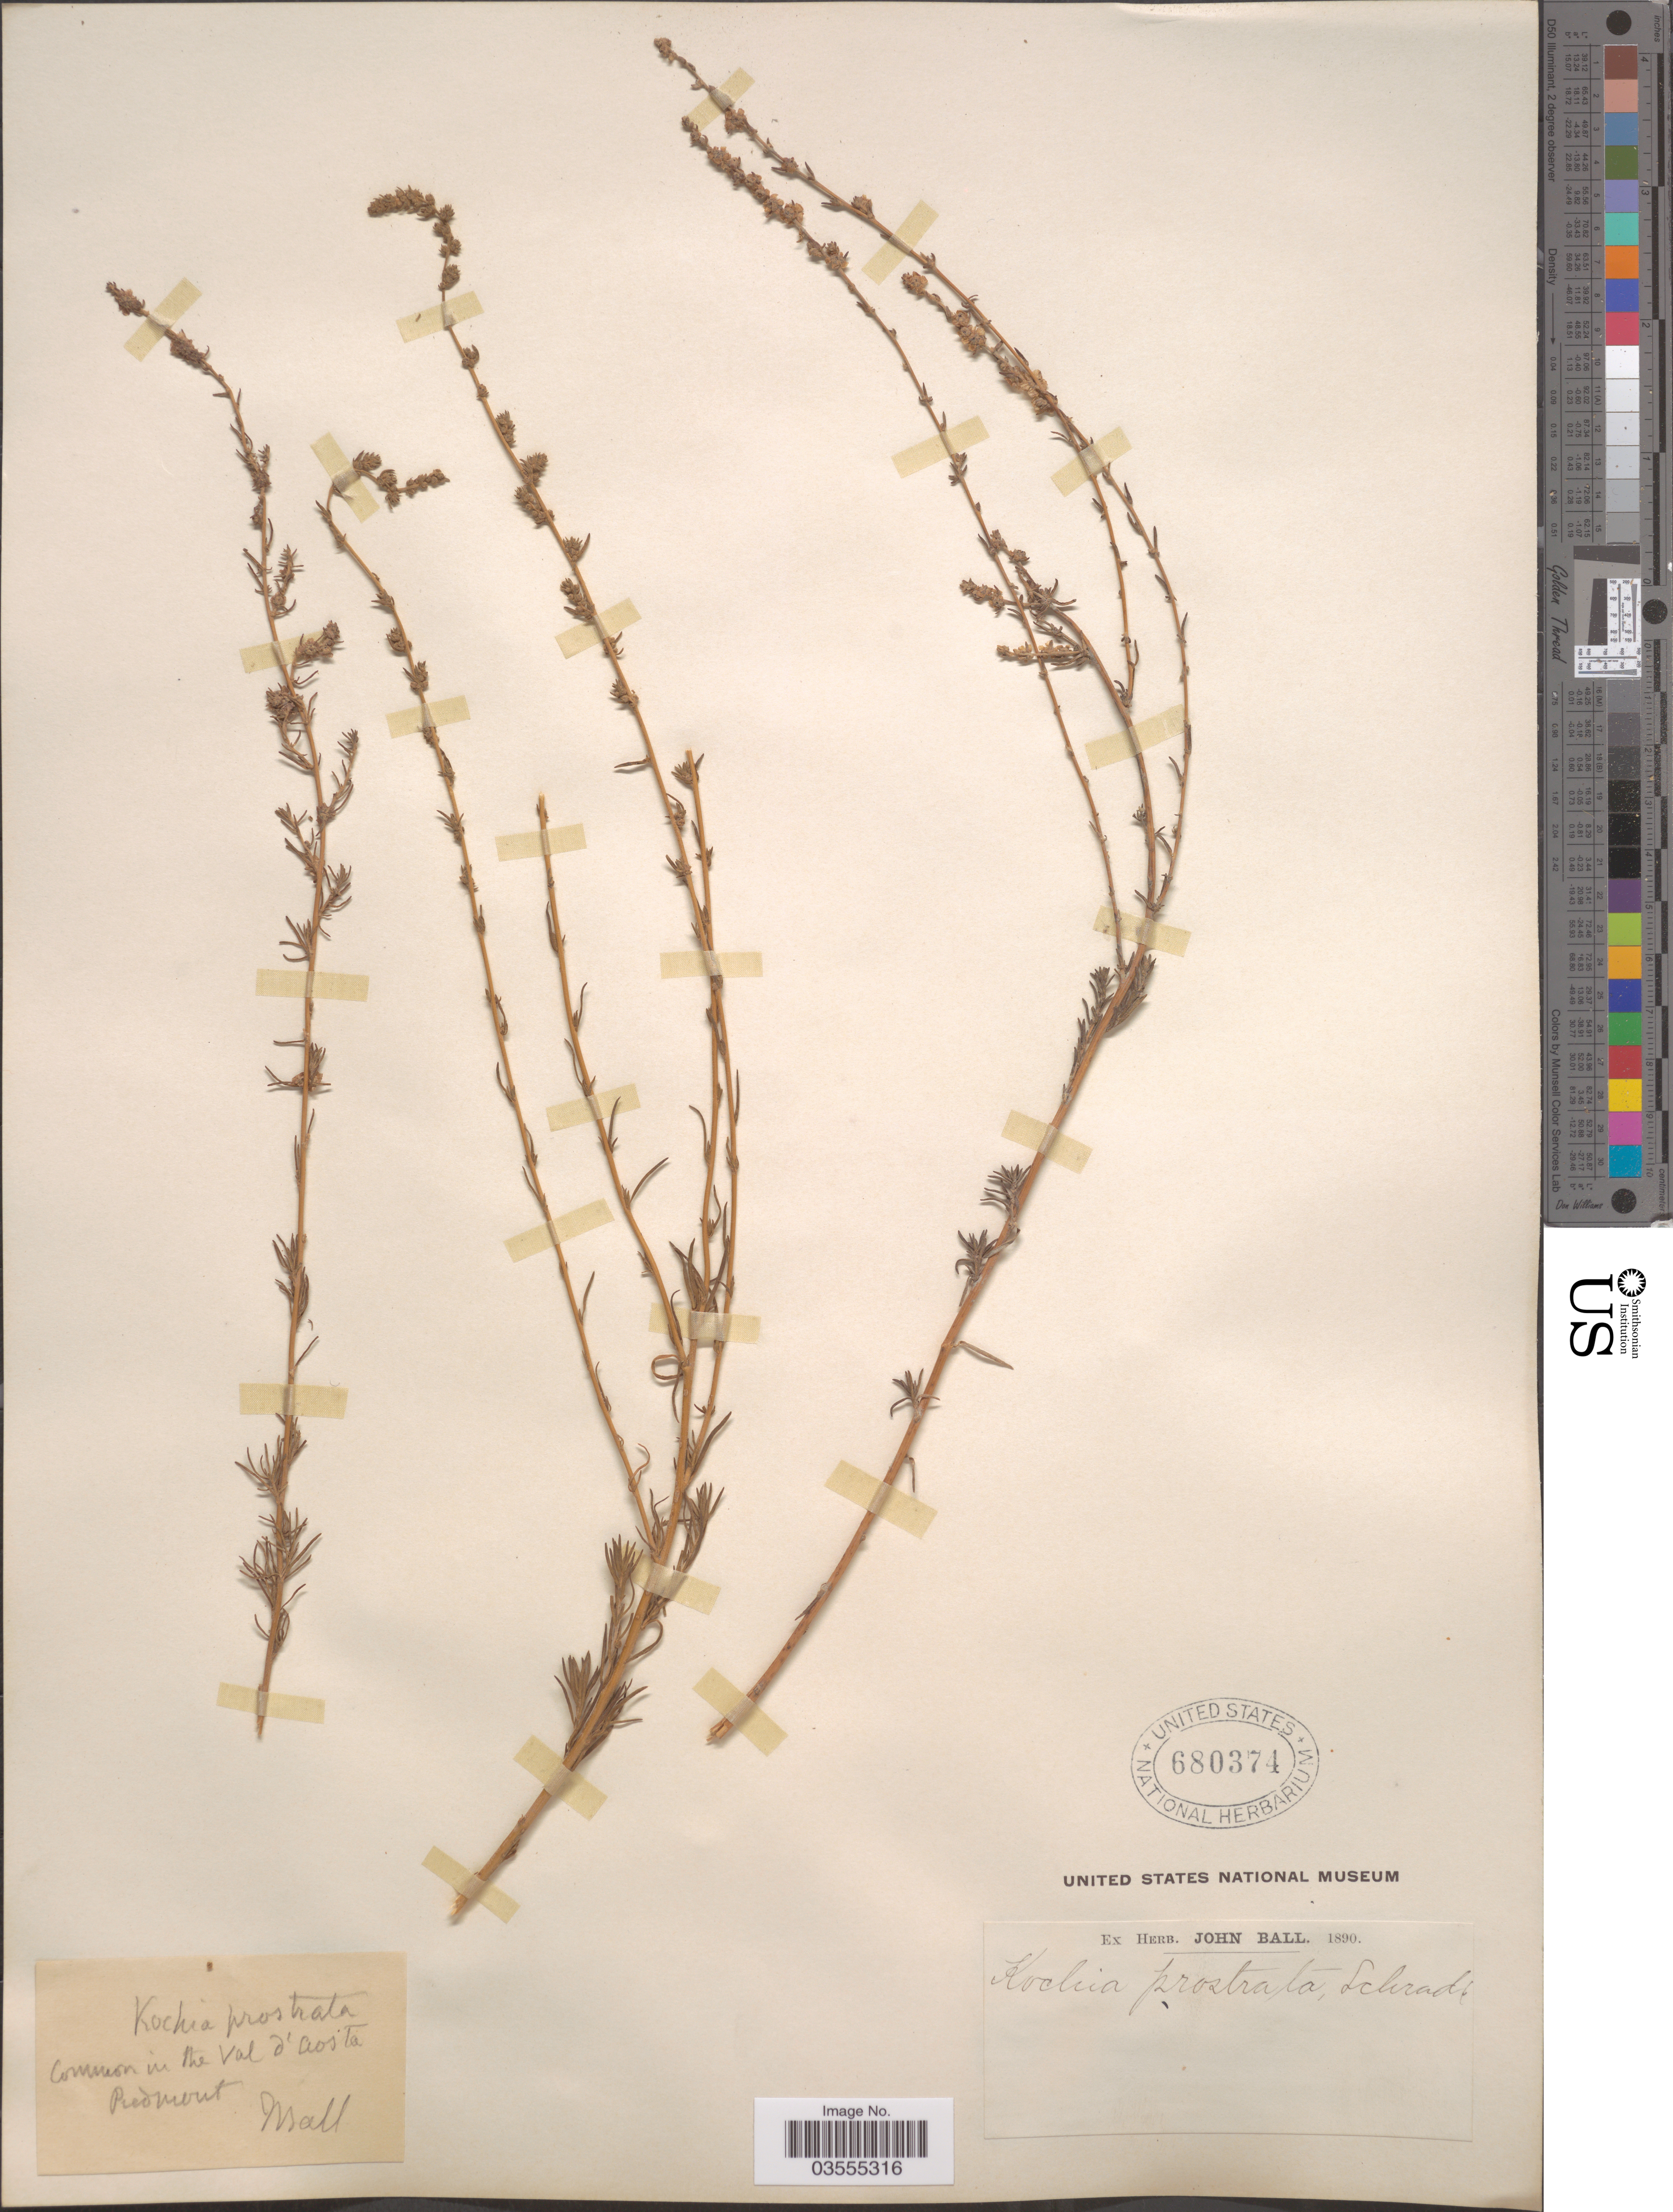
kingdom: Plantae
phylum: Tracheophyta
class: Magnoliopsida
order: Caryophyllales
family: Amaranthaceae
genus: Bassia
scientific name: Bassia prostrata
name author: (L.) Beck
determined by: U.S. National Herbarium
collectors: J. Ball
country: Italy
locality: Common in the Val d'Aosta Piedmont.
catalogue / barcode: US 680374